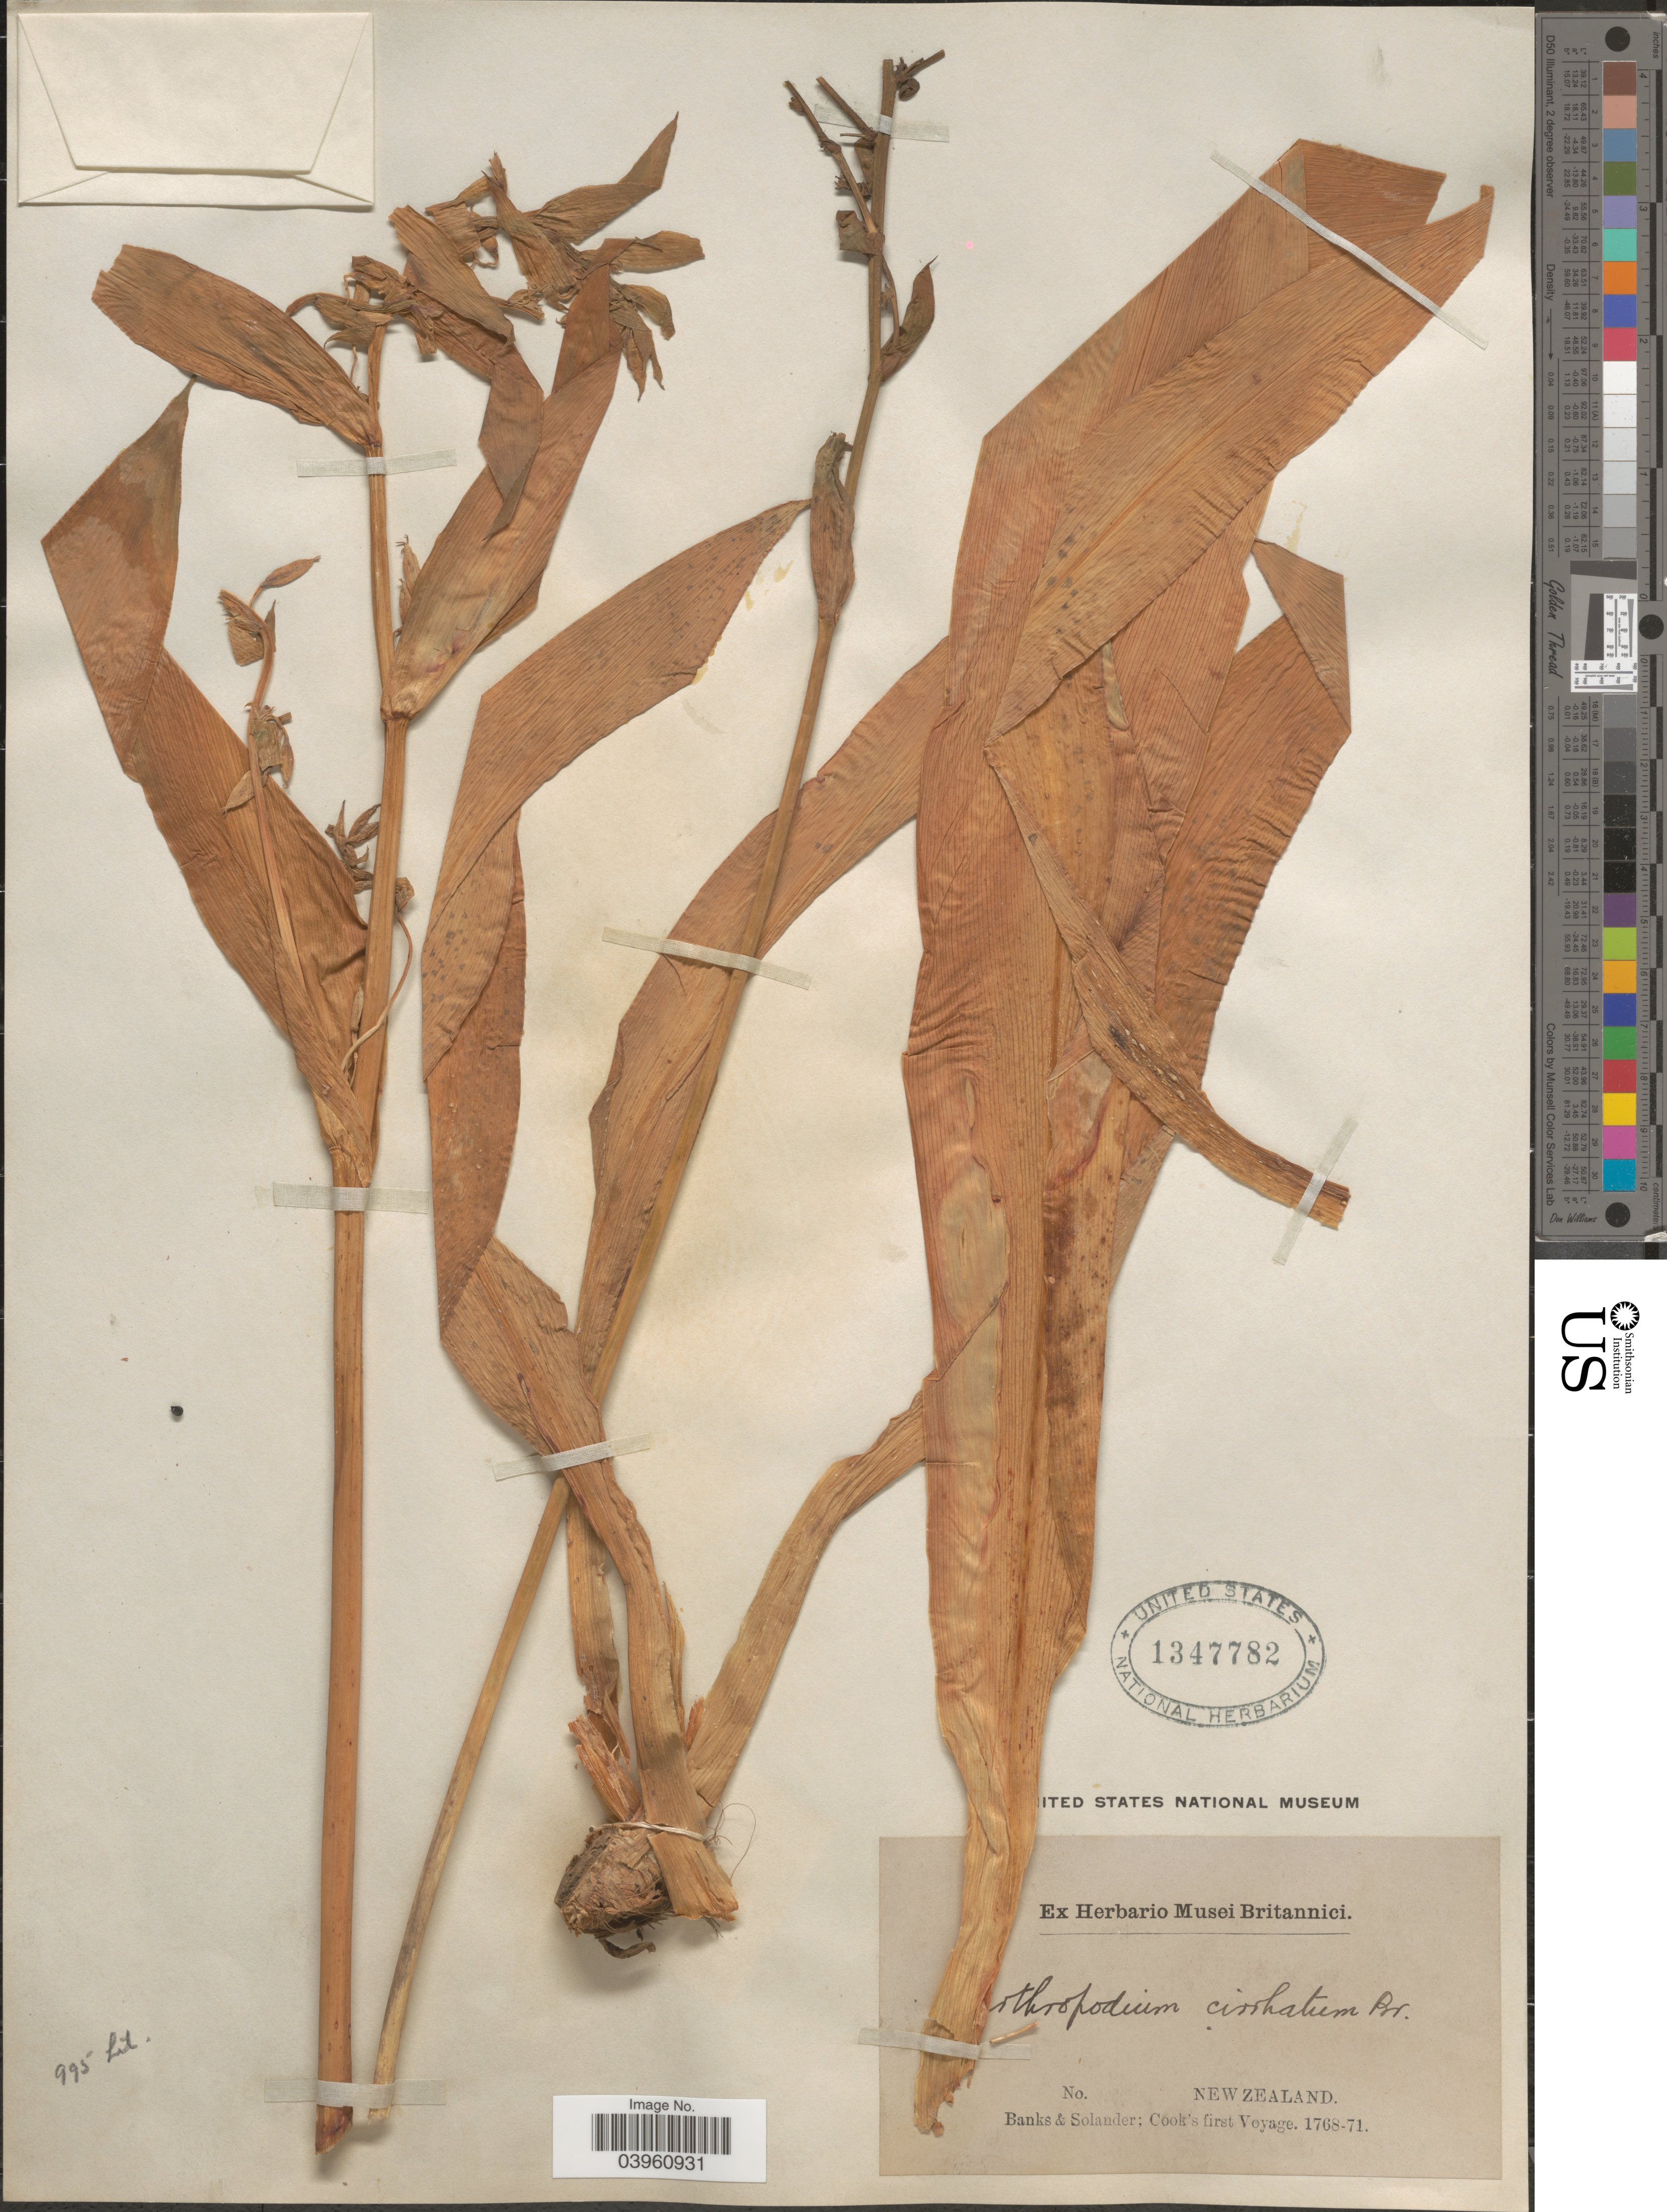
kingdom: Plantae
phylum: Tracheophyta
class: Liliopsida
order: Asparagales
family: Asparagaceae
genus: Arthropodium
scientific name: Arthropodium cirrhatum G. Benn., nom. inval., nom. nud.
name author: G. Benn.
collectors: -- Banks & -- Solander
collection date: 1768/1771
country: New Zealand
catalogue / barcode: US 1347782